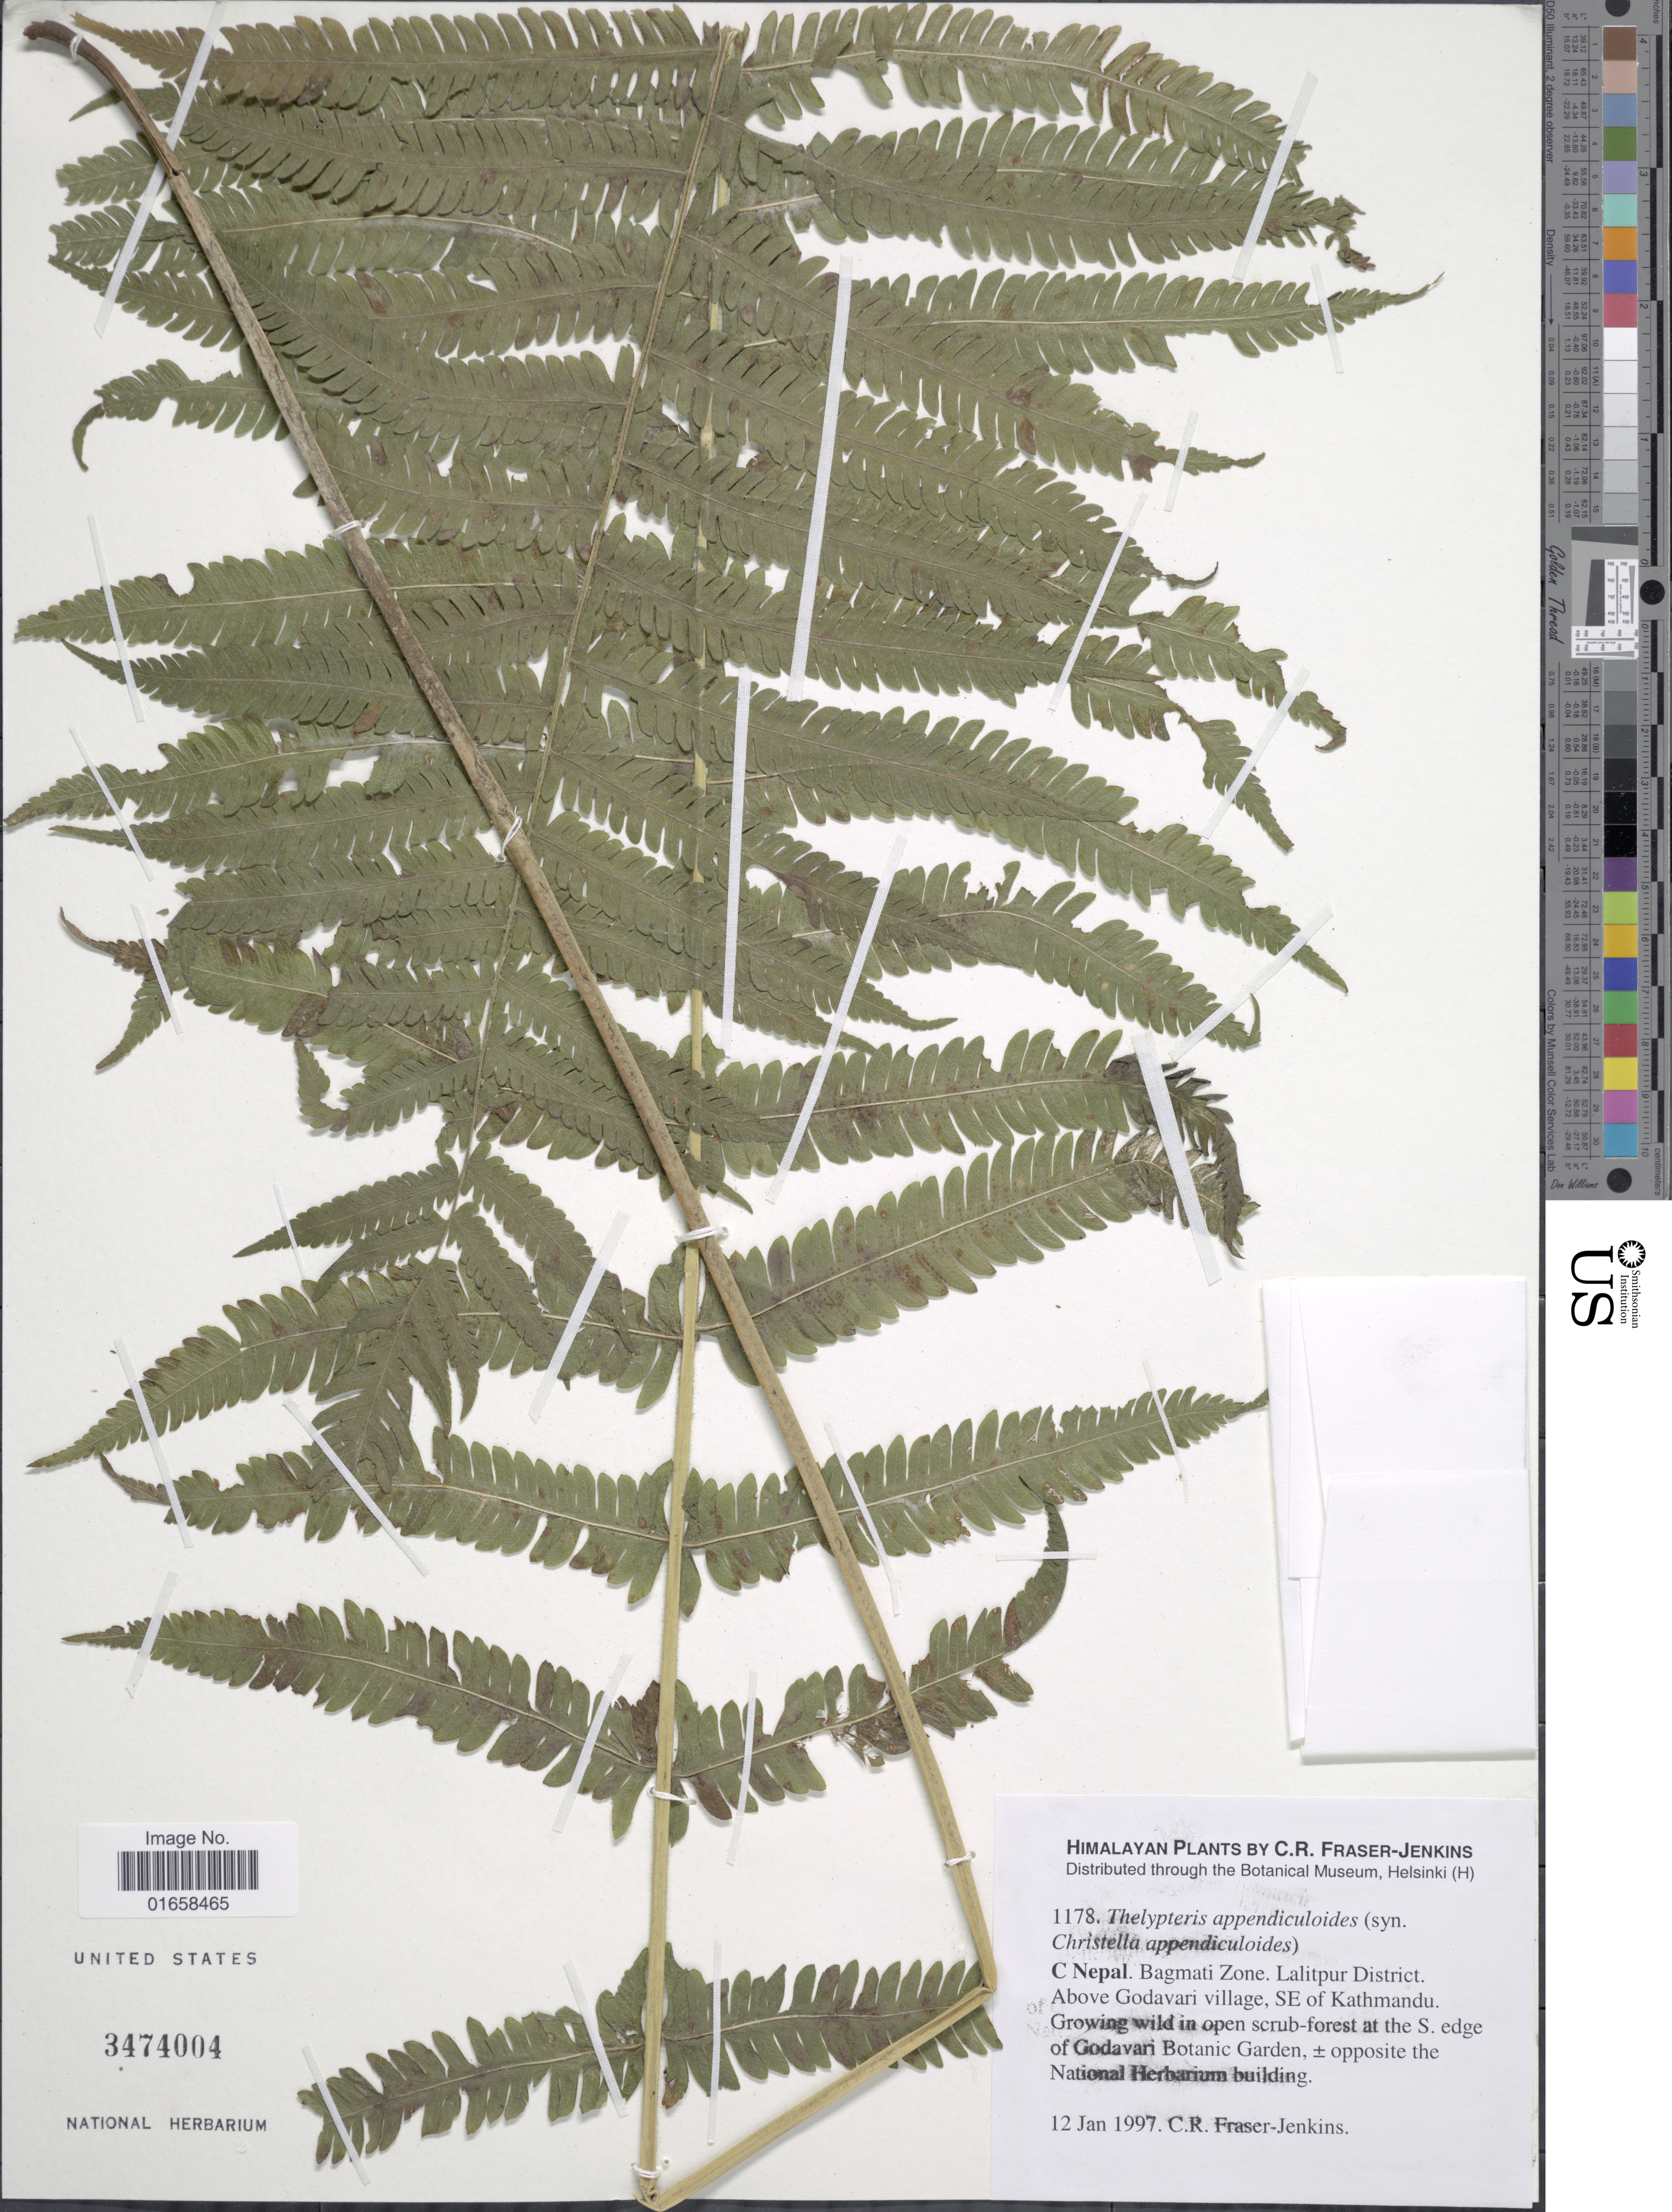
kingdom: Plantae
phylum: Tracheophyta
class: Polypodiopsida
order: Polypodiales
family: Thelypteridaceae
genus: Christella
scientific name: Christella appendicula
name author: (C. Presl) Holttum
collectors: C. R. Fraser-Jenkins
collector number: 1178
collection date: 1997-01-12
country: Nepal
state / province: Bagmati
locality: C. Nepal. Bagmati Zone. Lalitpur District. Above Godavari village, SE of Kathmandu. Himalayan Plants.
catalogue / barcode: US 3474004